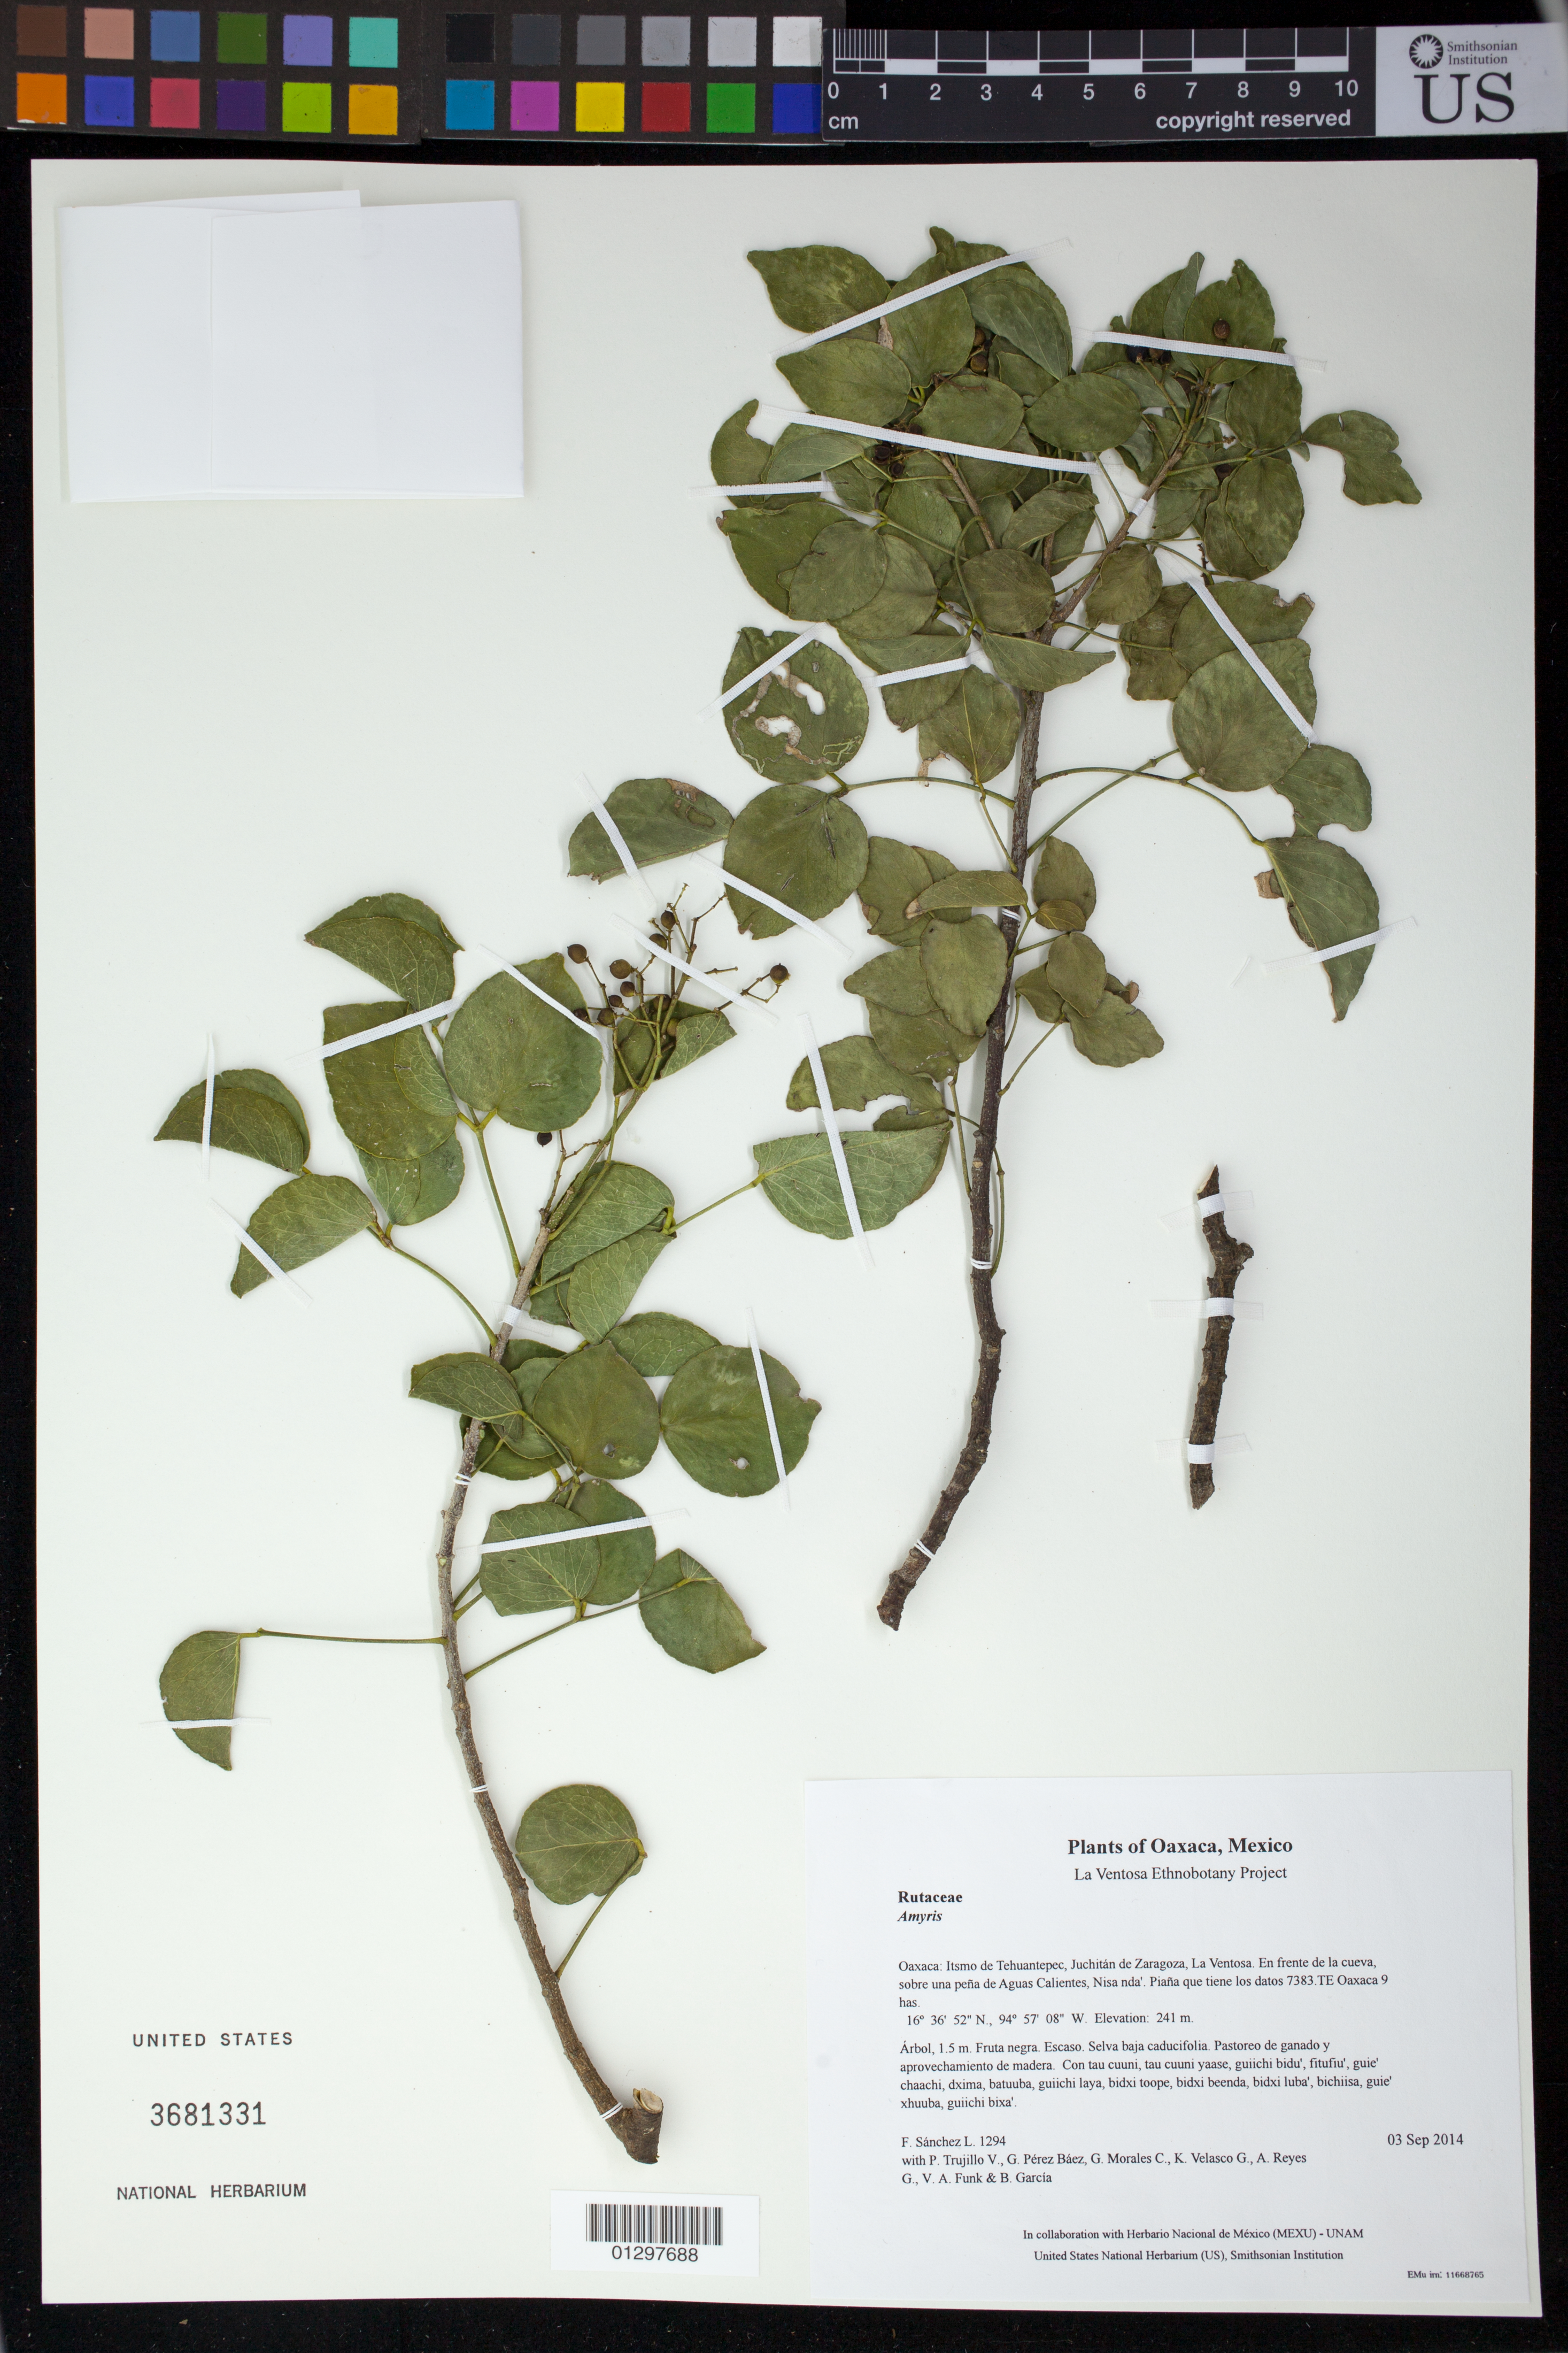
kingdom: Plantae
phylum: Tracheophyta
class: Magnoliopsida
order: Sapindales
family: Rutaceae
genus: Amyris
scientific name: Amyris sylvatica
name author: Jacq.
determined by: Ramos, C.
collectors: F. Sánchez L., P. Trujillo V., G. Pérez Báez, G. Morales C., K. Velasco G., A. Reyes G., V. Funk & B. García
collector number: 1294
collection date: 2014-09-03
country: Mexico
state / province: Oaxaca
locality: Itsmo de Tehuantepec, Juchitán de Zaragoza, La Ventosa. En frente de la cueva, sobre una peña de Aguas Calientes, Nisa nda'. Piaña que tiene los datos 7383.TE Oaxaca 9 has.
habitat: Selva baja caducifolia. Pastoreo de ganado y aprovechamiento de madera.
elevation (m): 241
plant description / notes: MEXU, US; Yaga. 1.5 m. Cuaananaxhi nayaase. Huaxie'.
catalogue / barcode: US 3681331